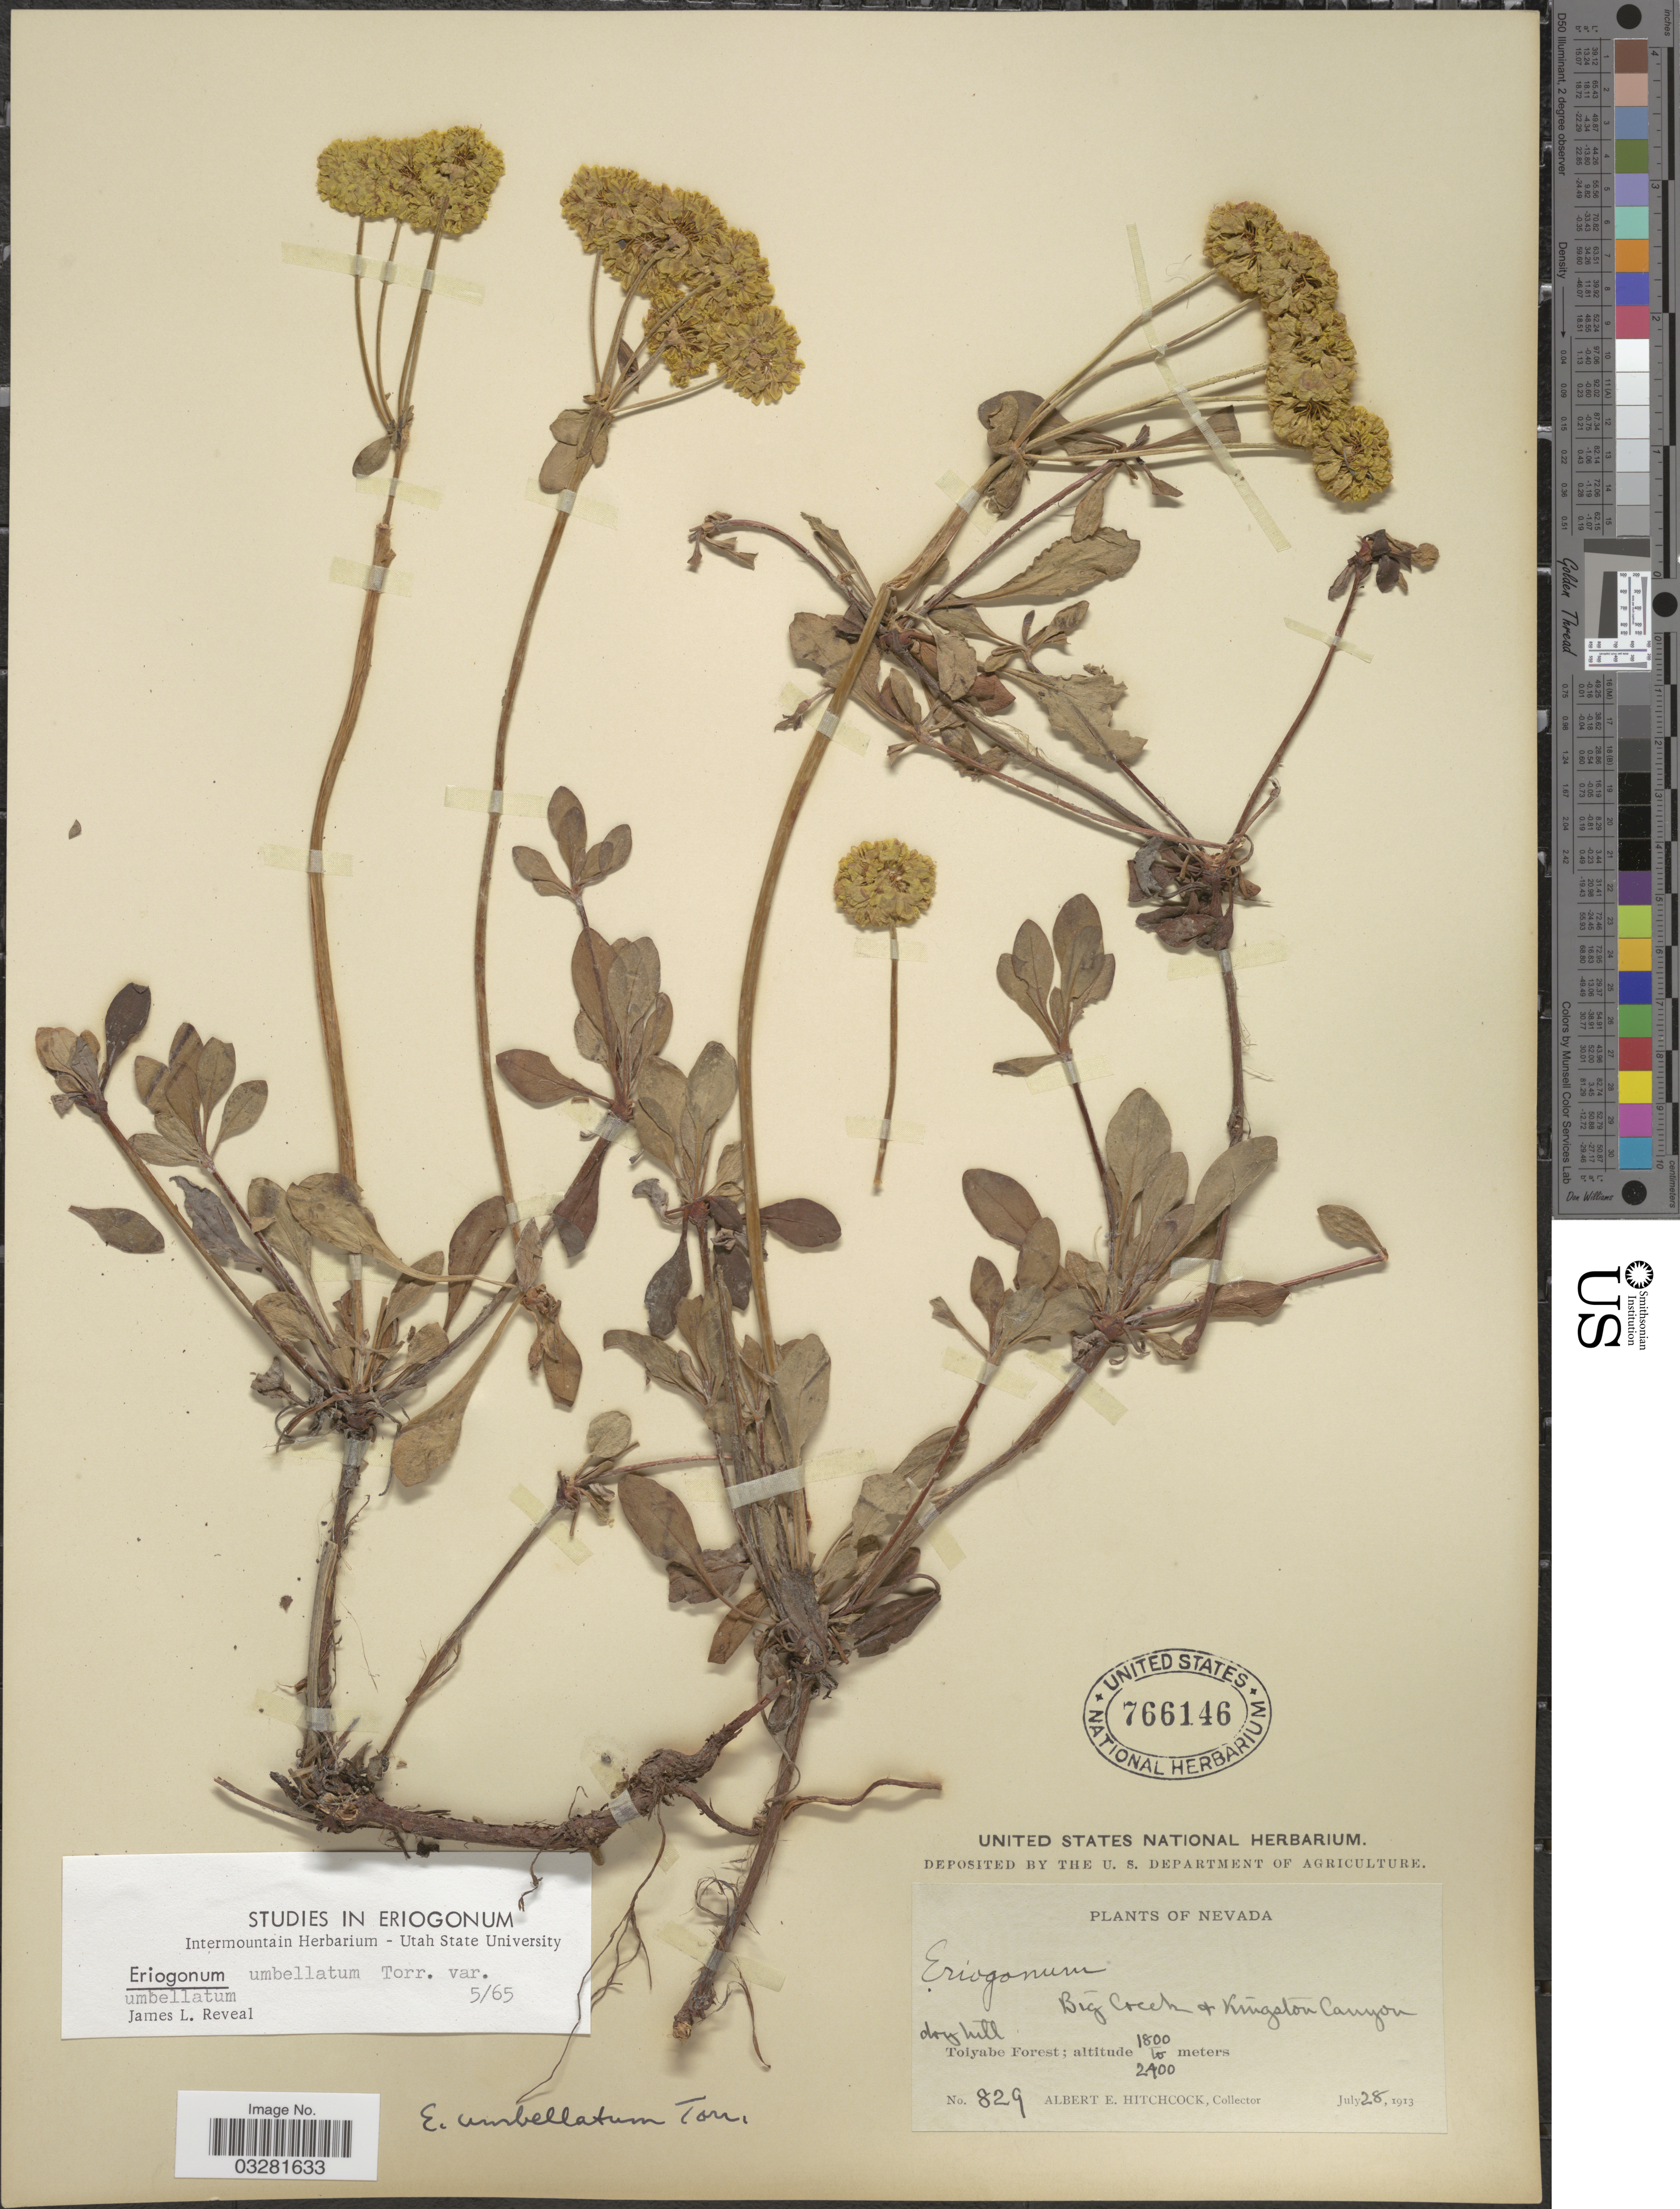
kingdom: Plantae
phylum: Tracheophyta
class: Magnoliopsida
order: Caryophyllales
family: Polygonaceae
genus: Eriogonum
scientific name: Eriogonum umbellatum var. intectum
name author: A. Nelson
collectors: A. Hitchcock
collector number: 829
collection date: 1913-07-28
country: United States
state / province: Nevada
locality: Big Creek & Kingston Canyon. Toiyabe Forest.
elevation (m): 1800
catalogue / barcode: US 766146